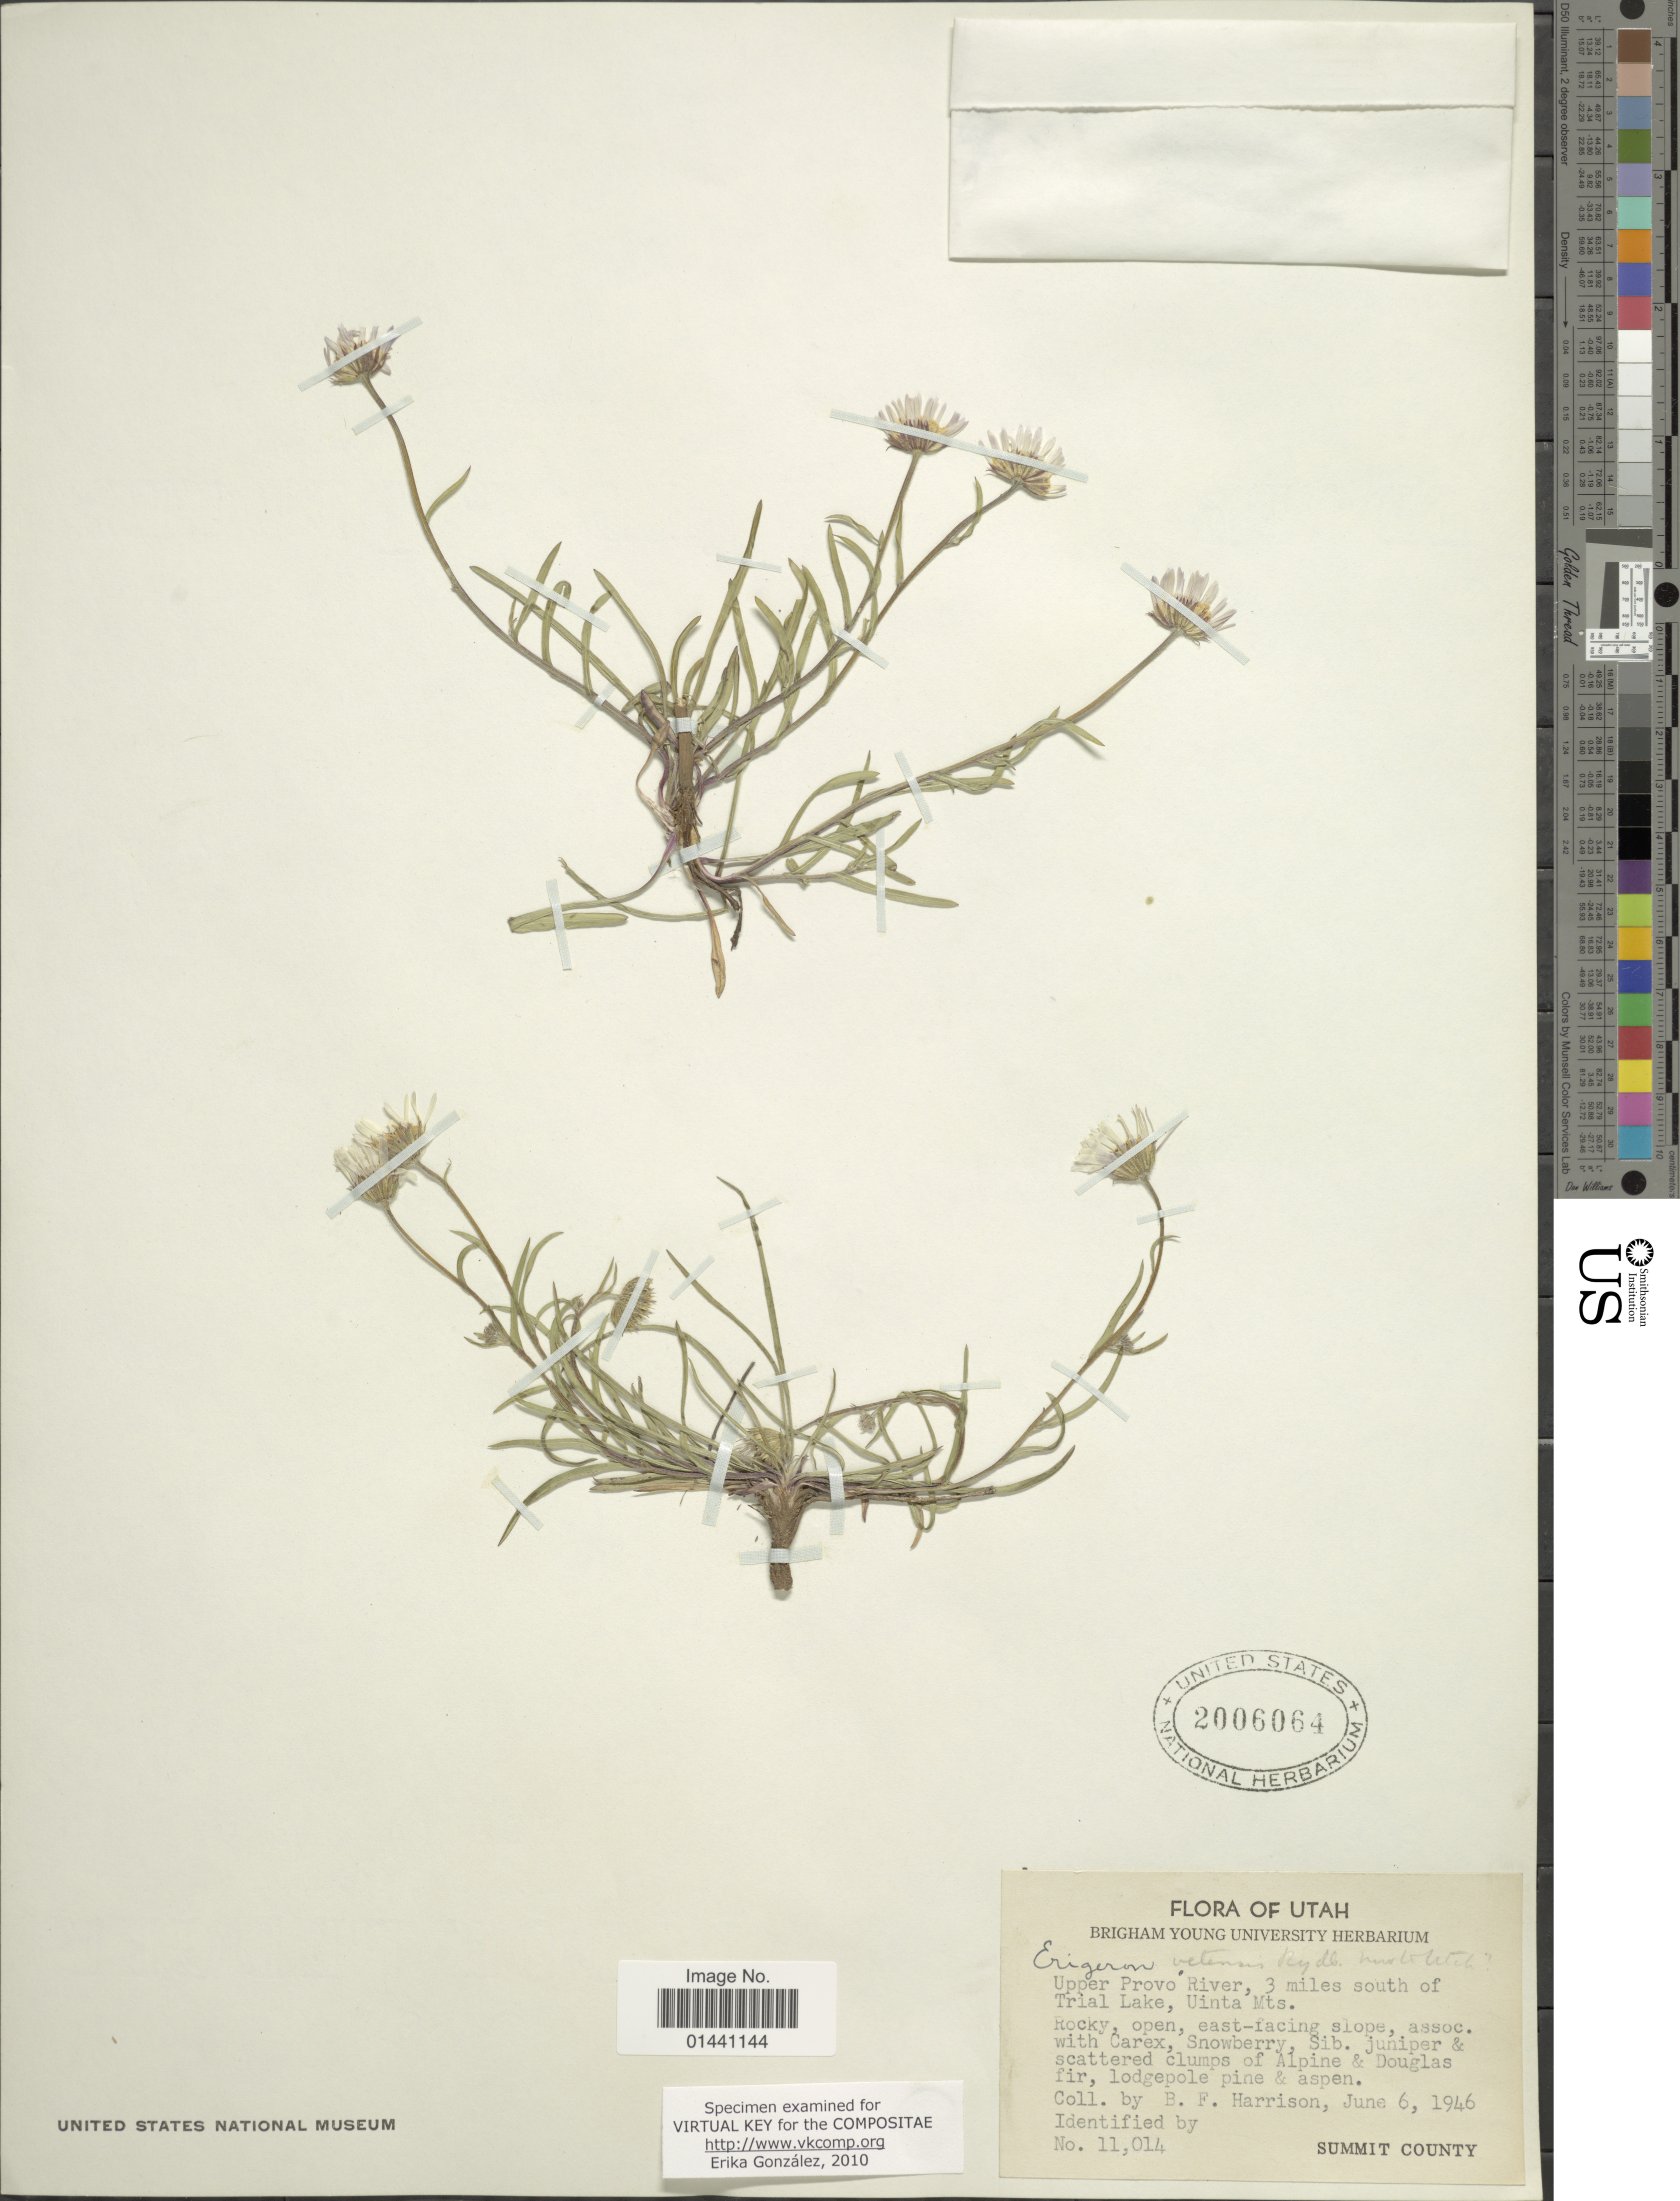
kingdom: Plantae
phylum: Tracheophyta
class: Magnoliopsida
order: Asterales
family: Asteraceae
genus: Erigeron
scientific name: Erigeron vetensis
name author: Rydb.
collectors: B. F. Harrison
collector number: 11014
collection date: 1946-06-06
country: United States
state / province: Utah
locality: Upper Provo River, 3 miles south of Trial Lake, Uinta Mts., rocky, open, east-facing slope, Summit County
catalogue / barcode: US 2006064